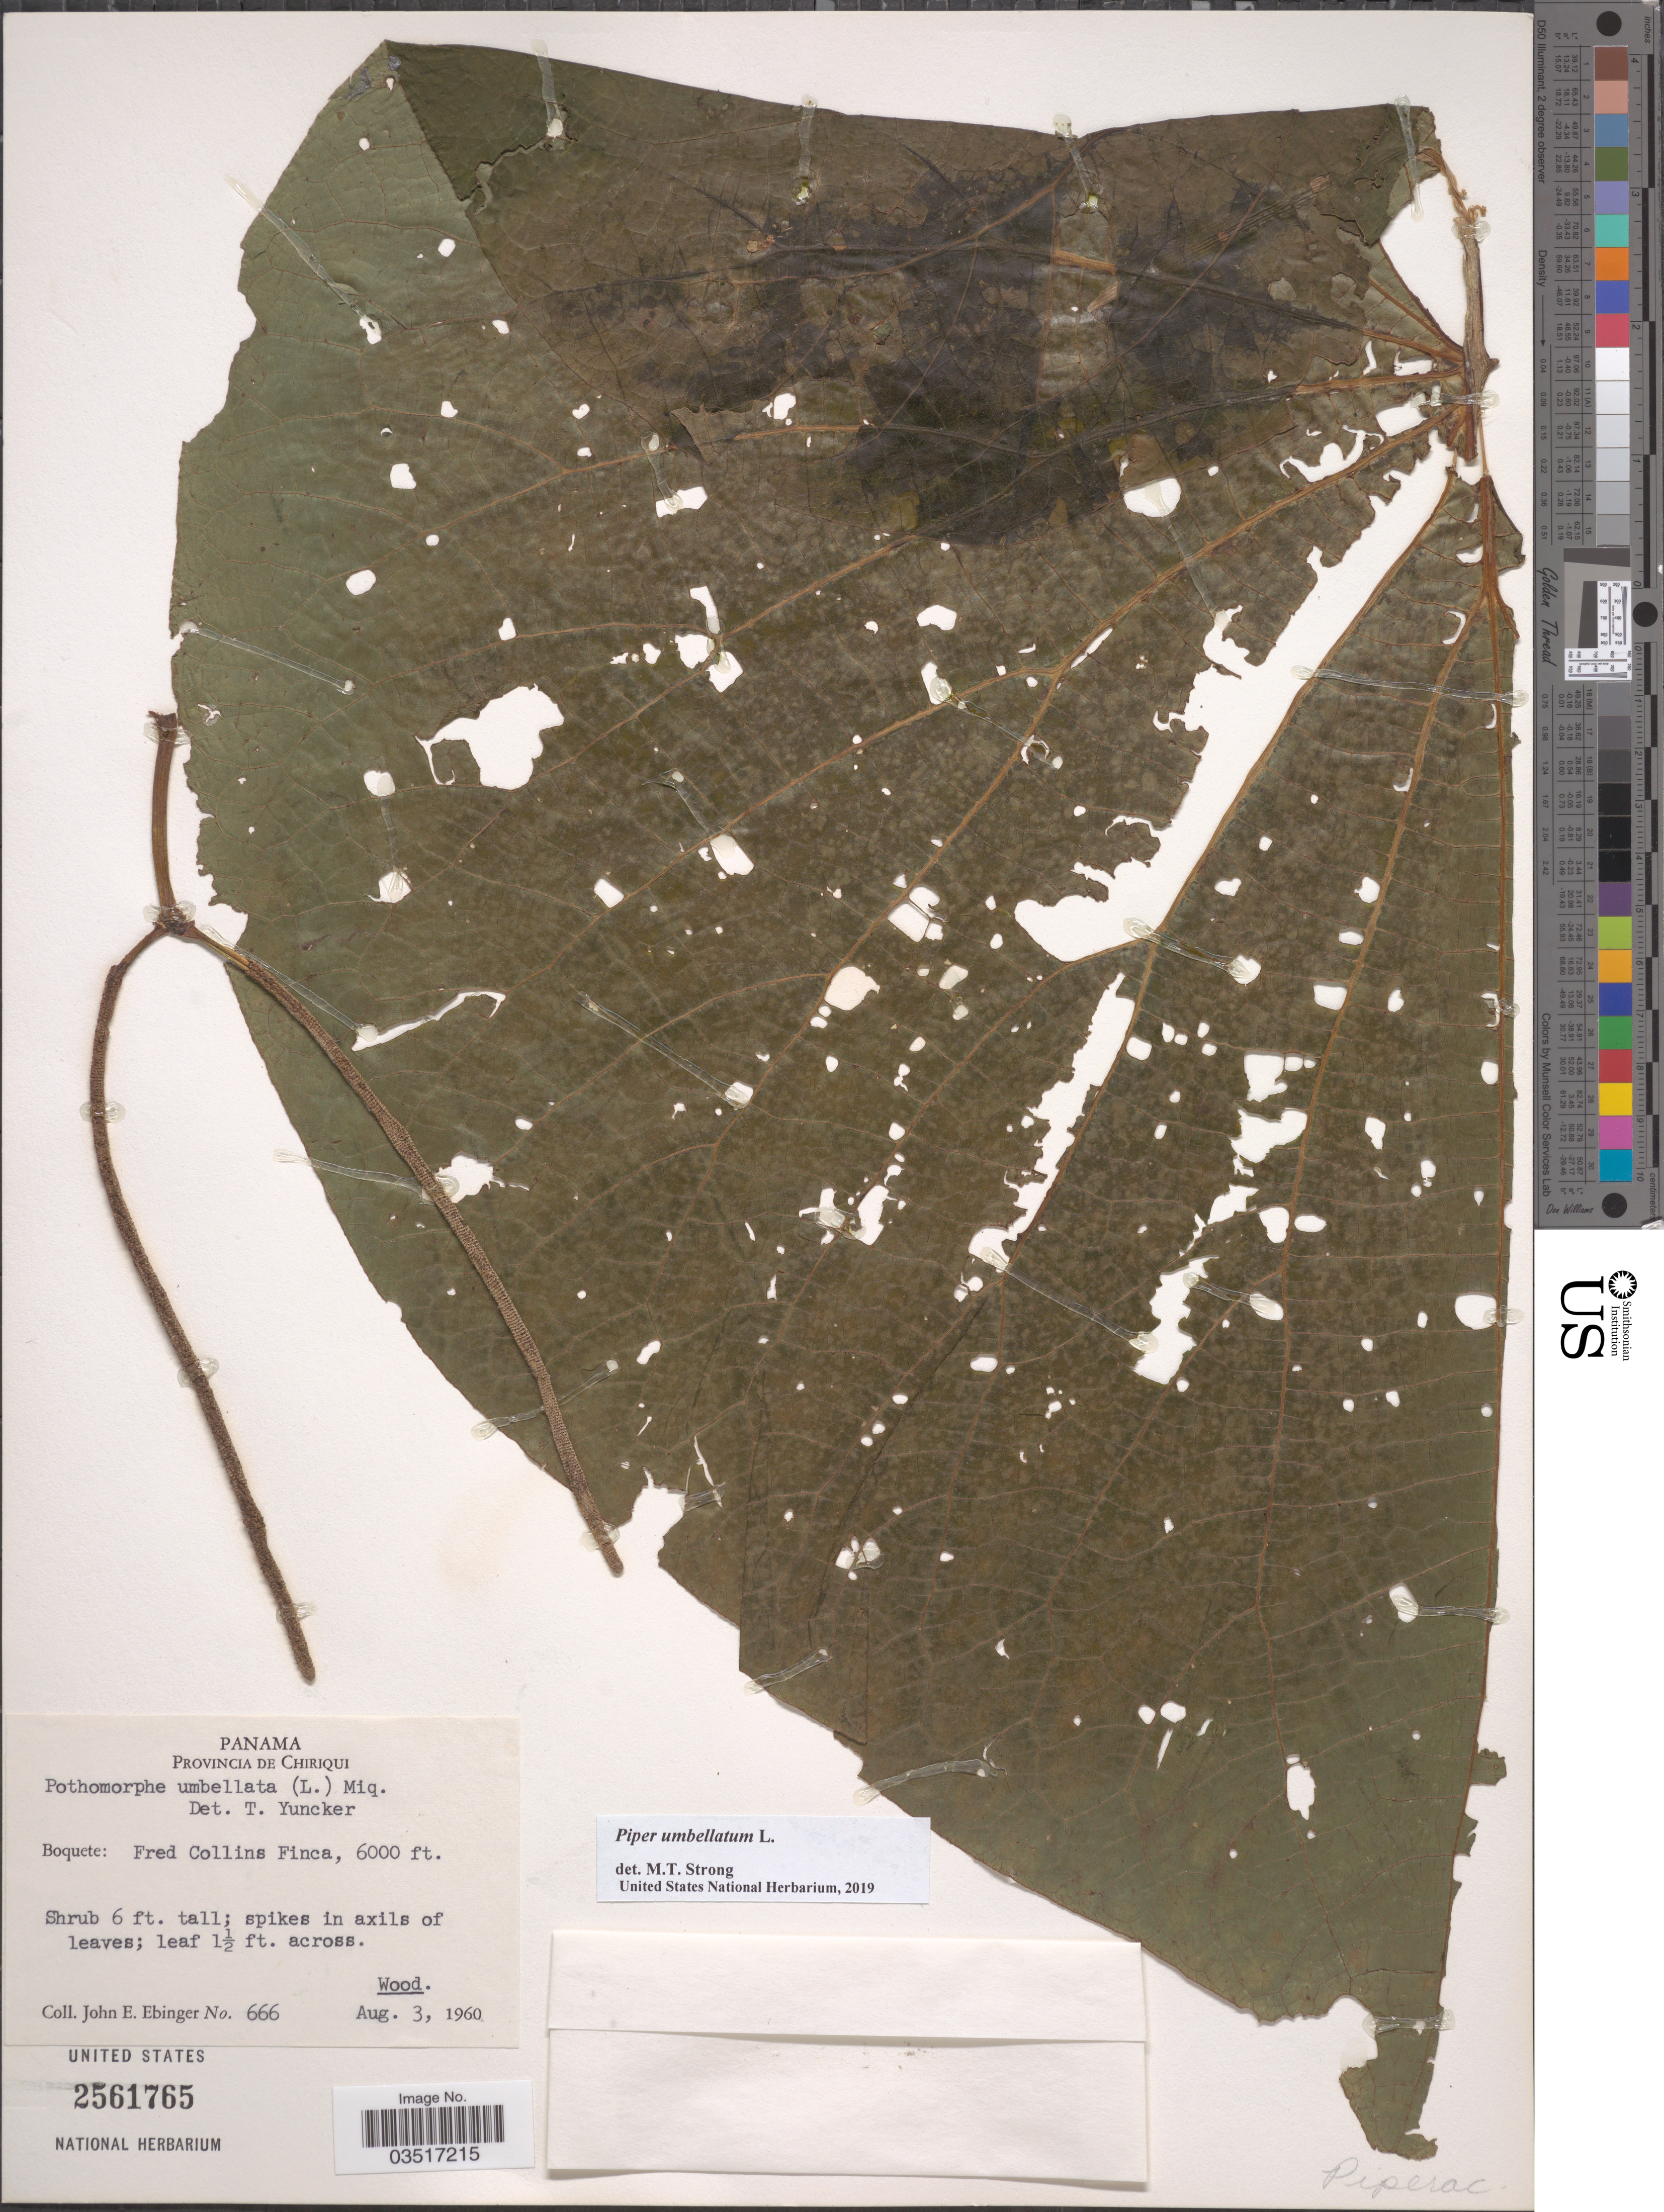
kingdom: Plantae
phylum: Tracheophyta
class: Magnoliopsida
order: Piperales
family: Piperaceae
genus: Piper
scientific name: Piper umbellatum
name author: L.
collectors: J. Ebinger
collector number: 666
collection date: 1960-08-03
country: Panama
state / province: Chiriqui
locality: Boquete: Fred Collins Finca.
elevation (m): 1829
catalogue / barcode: US 2561765